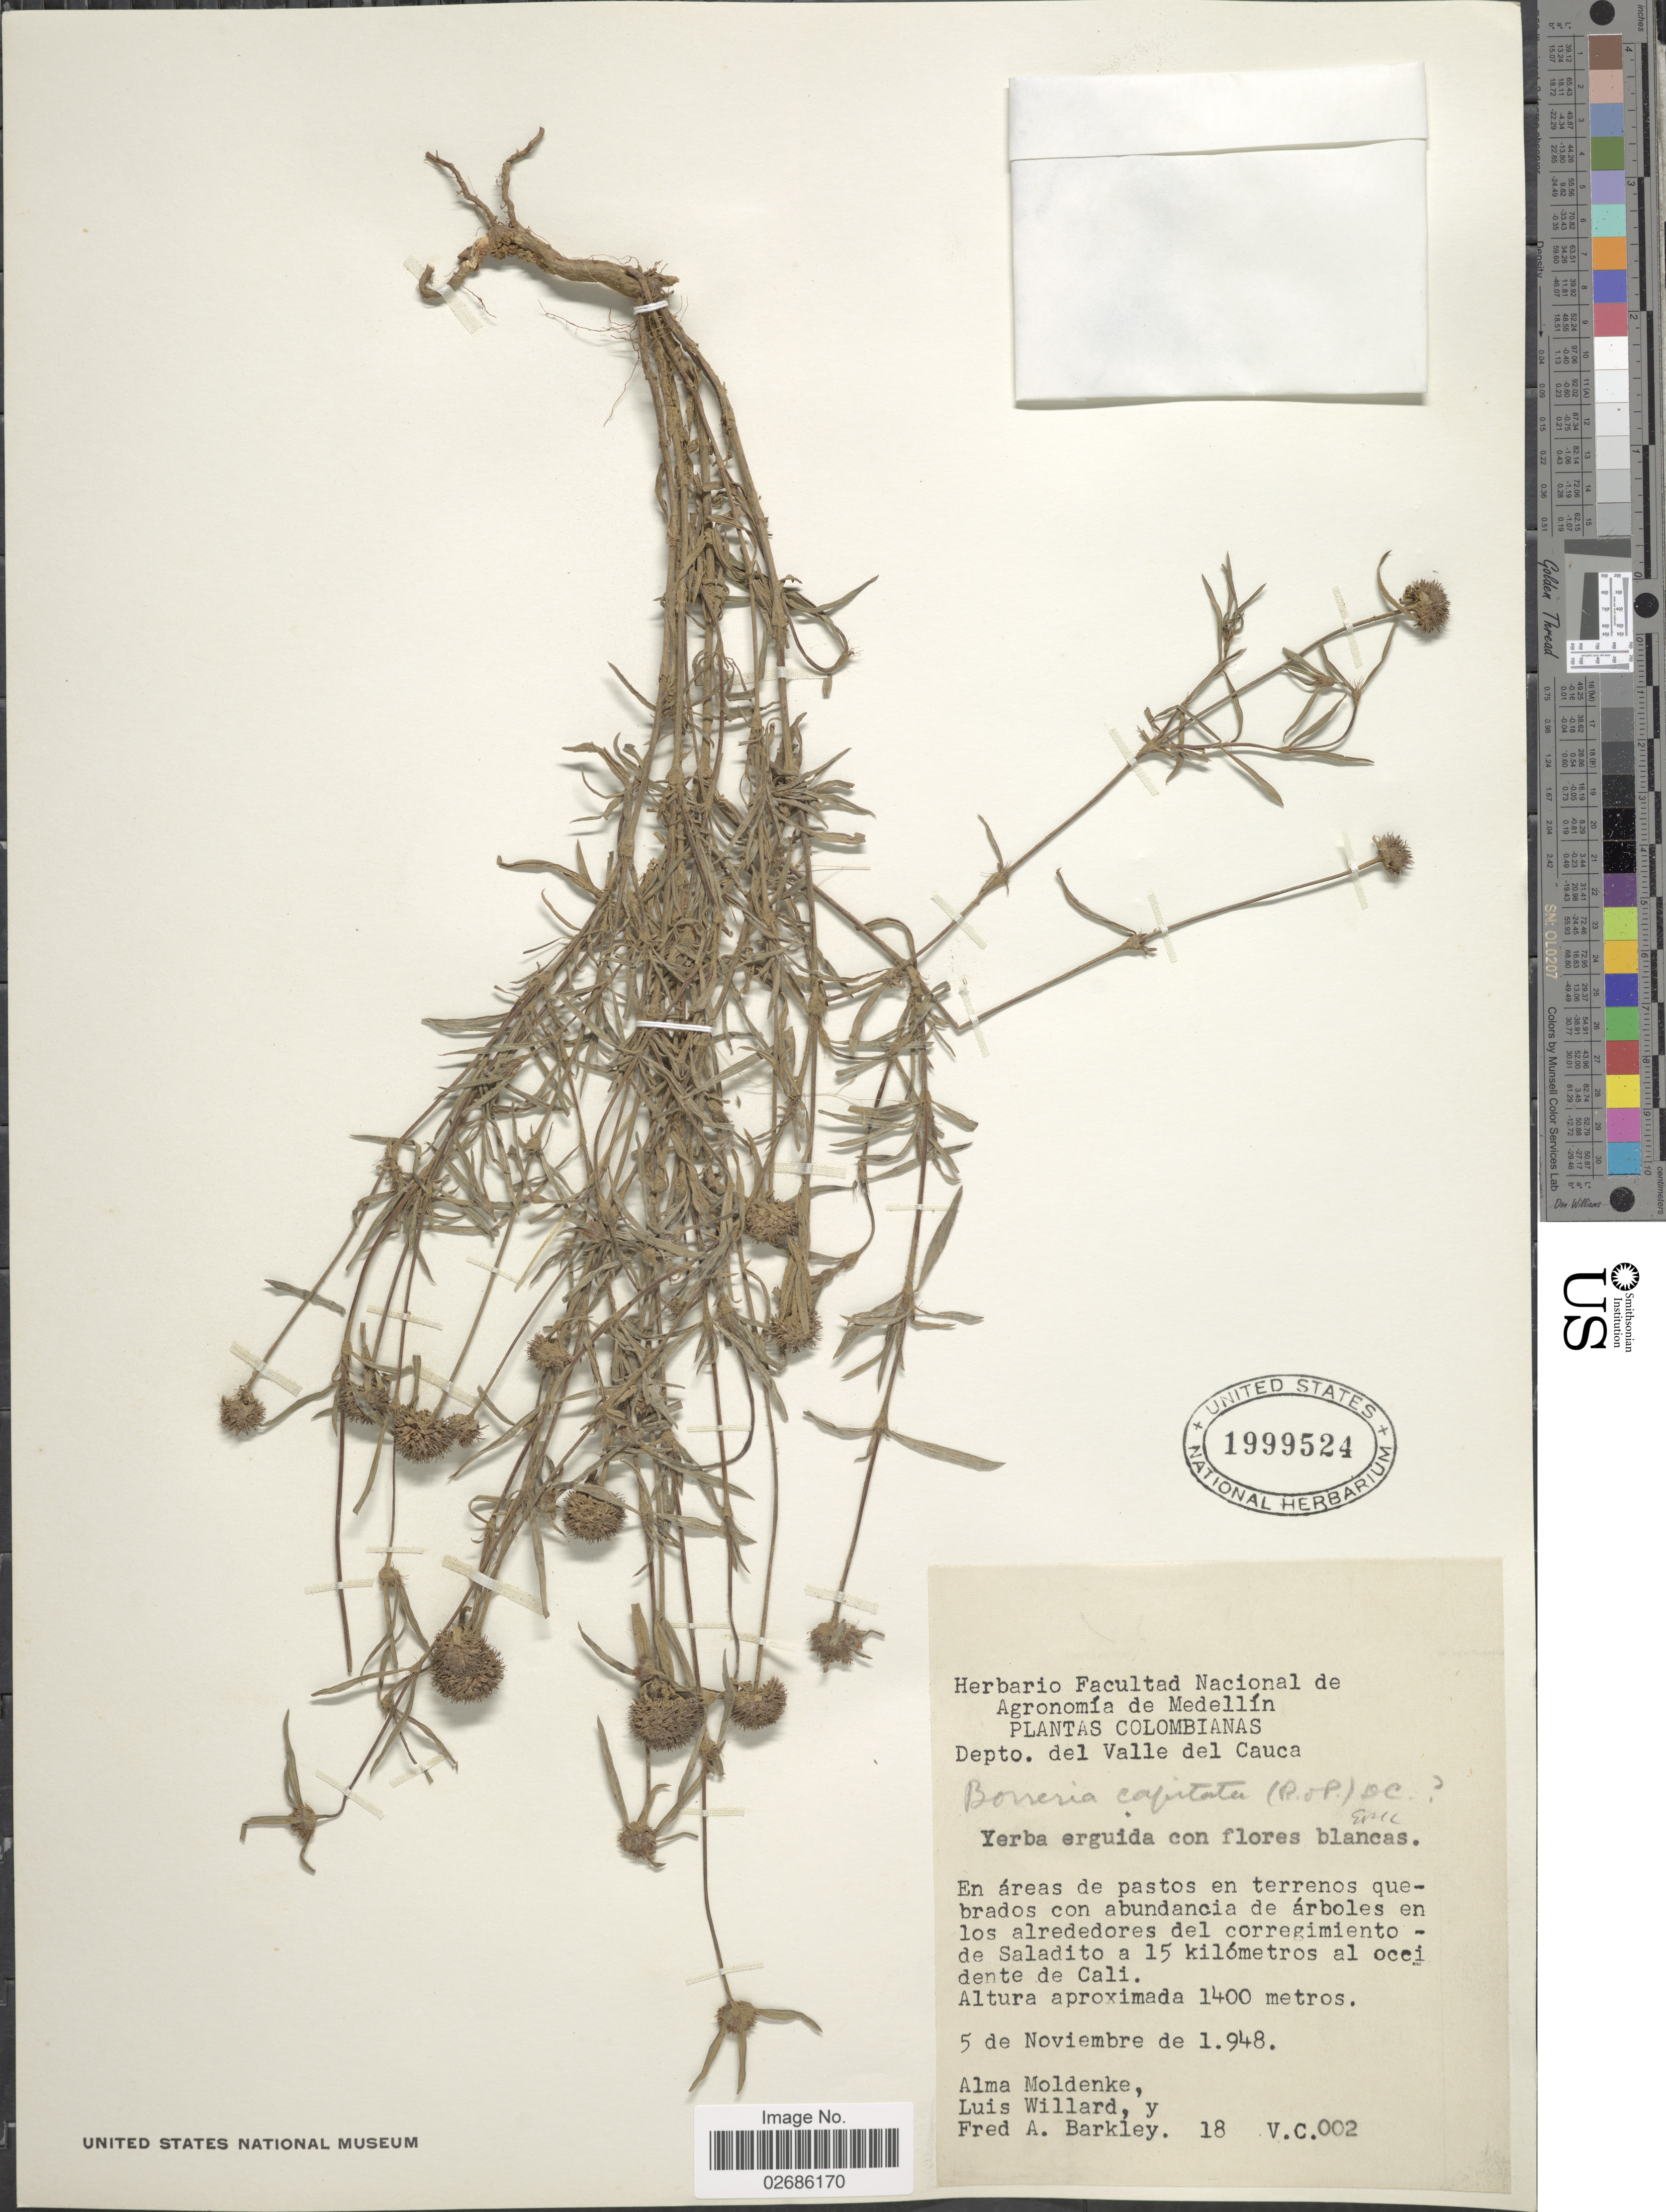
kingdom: Plantae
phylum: Tracheophyta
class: Magnoliopsida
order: Gentianales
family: Rubiaceae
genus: Borreria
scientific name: Borreria capitata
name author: (Ruiz & Pav.) DC.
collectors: A. L. Moldenke, L. Willard & F. A. Barkley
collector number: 18VC002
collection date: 1948-11-05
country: Colombia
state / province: Valle del Cauca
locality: Depto. del Valle del Cauca. De Saladito a 15 kilómetros al occidente de Cali.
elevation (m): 1400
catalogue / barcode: US 1999524